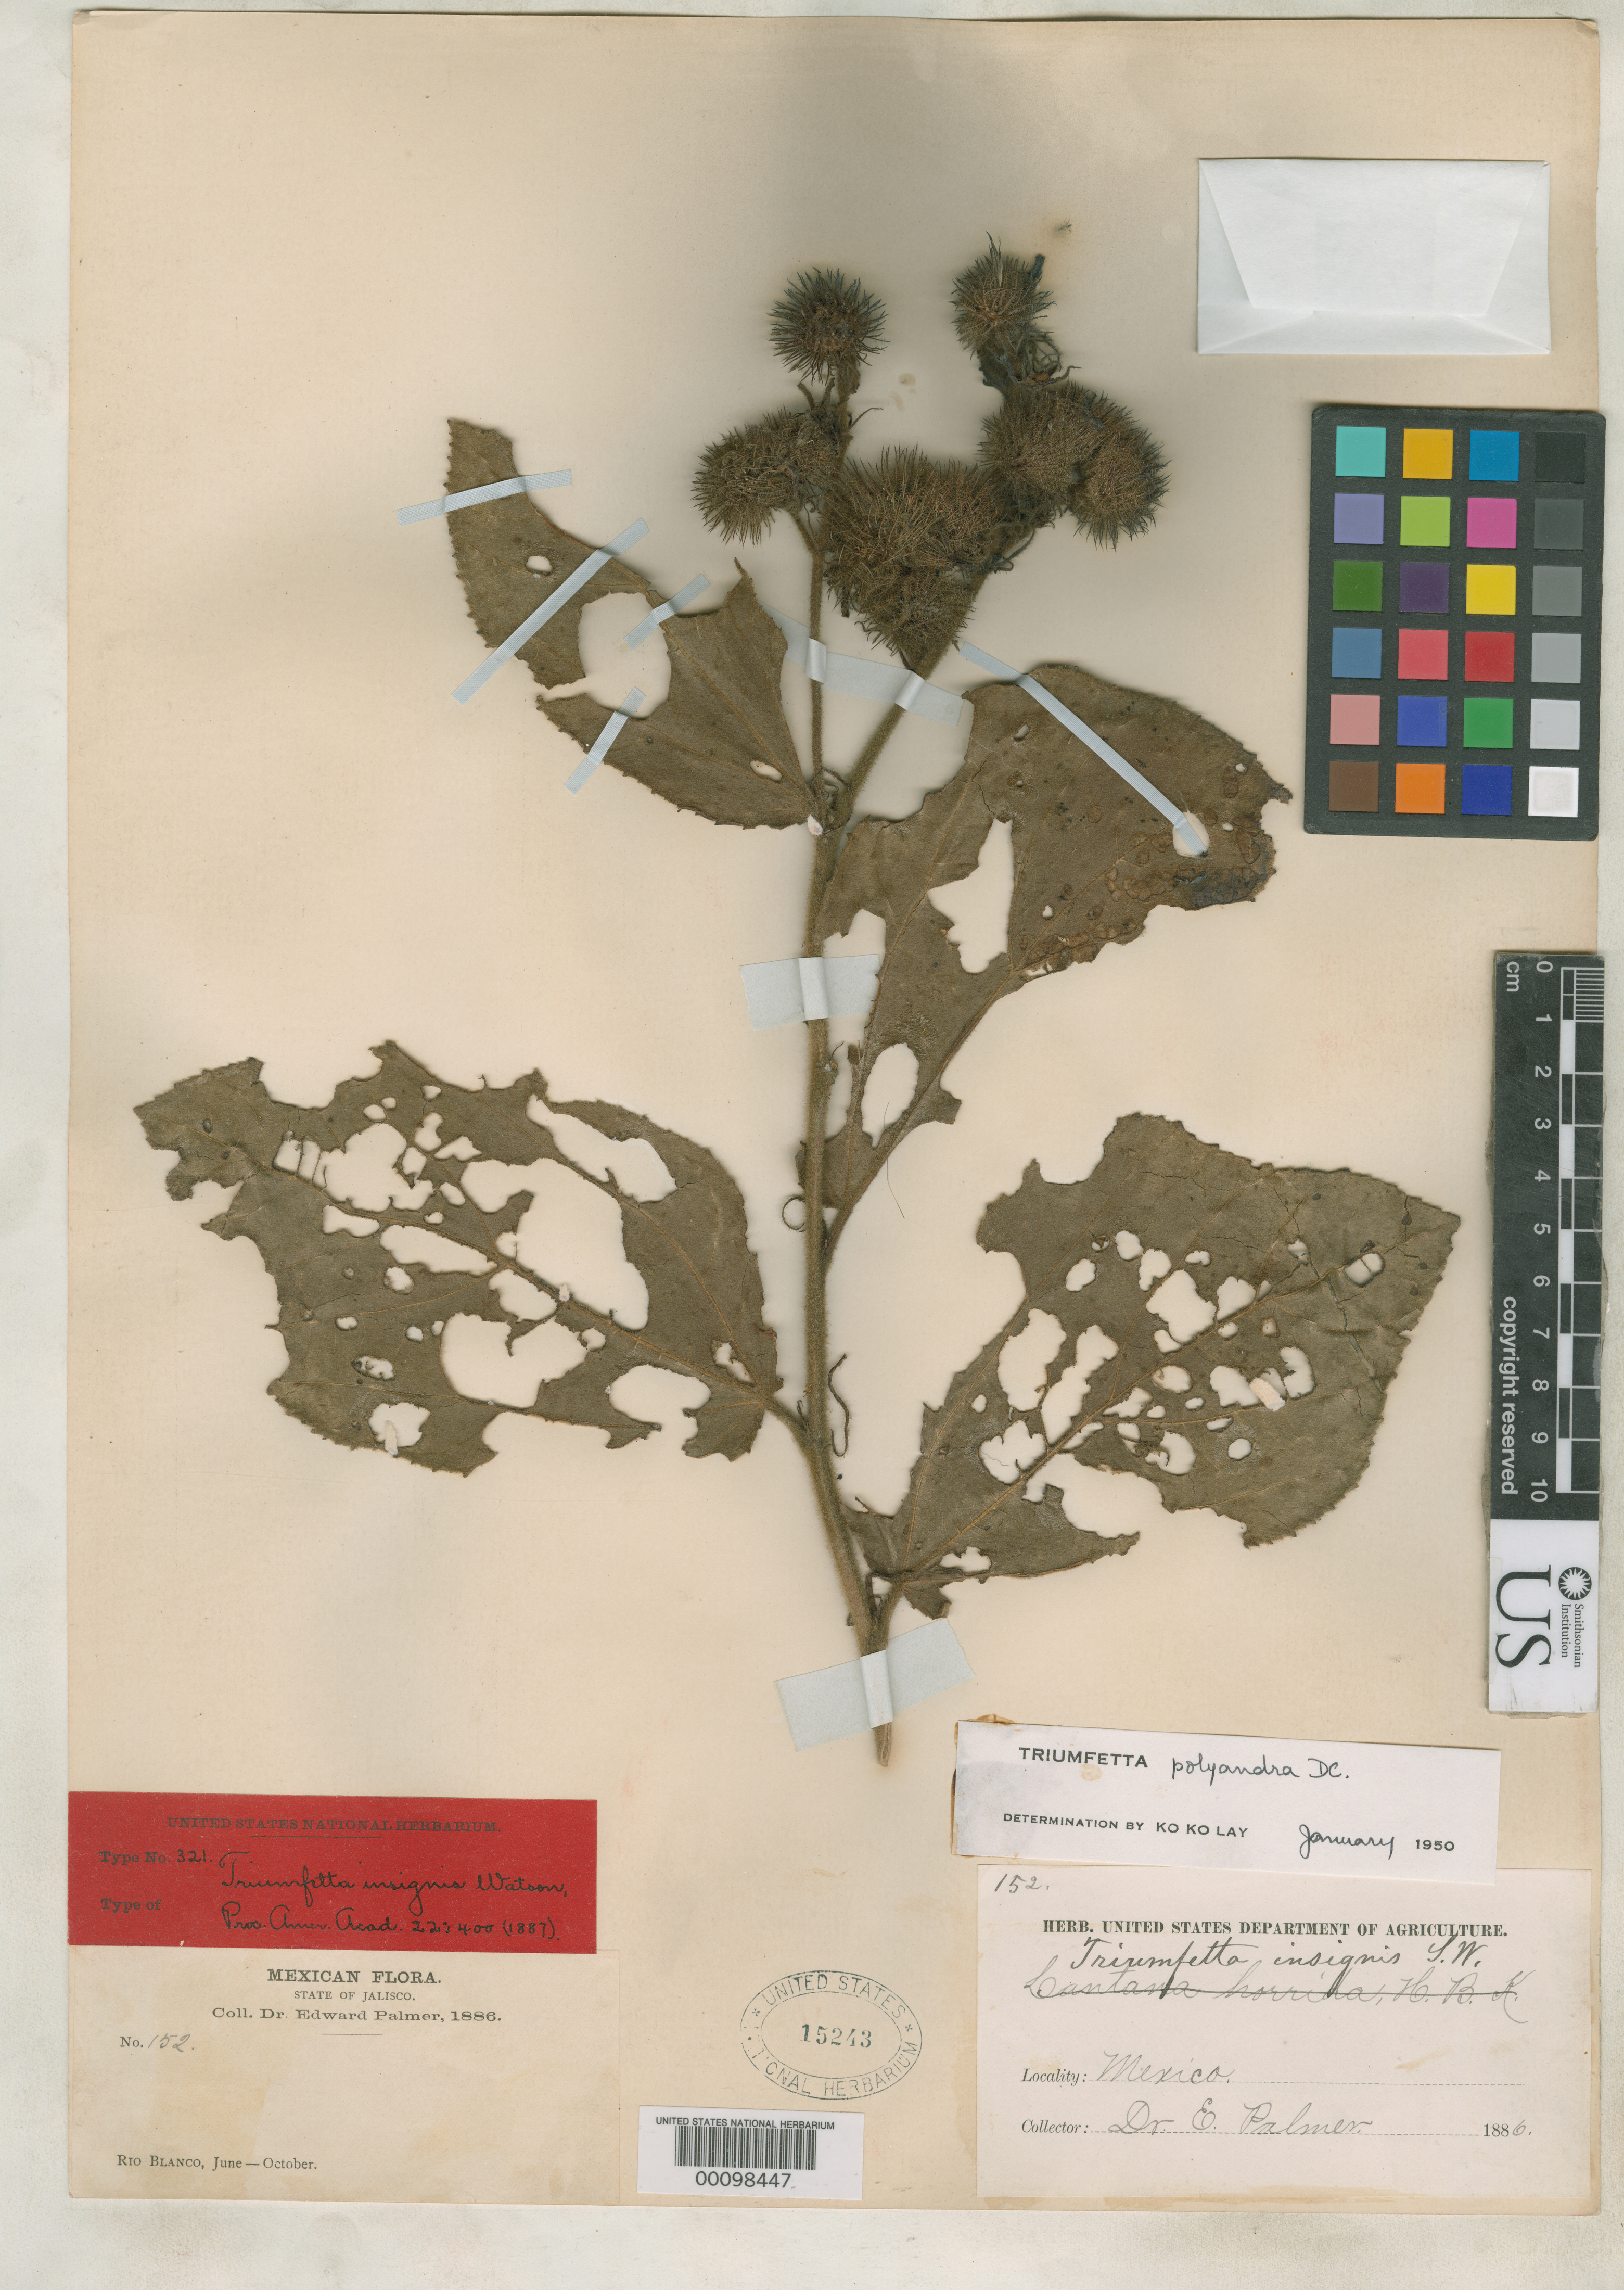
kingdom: Plantae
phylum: Tracheophyta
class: Magnoliopsida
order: Malvales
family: Malvaceae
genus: Triumfetta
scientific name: Triumfetta insignis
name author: S. Watson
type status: Type Collection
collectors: E. Palmer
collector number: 152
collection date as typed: Jun 1886 to -- Jul 1886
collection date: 1886-06/1886-07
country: Mexico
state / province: Jalisco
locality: Rio Blanco.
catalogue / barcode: US 15243